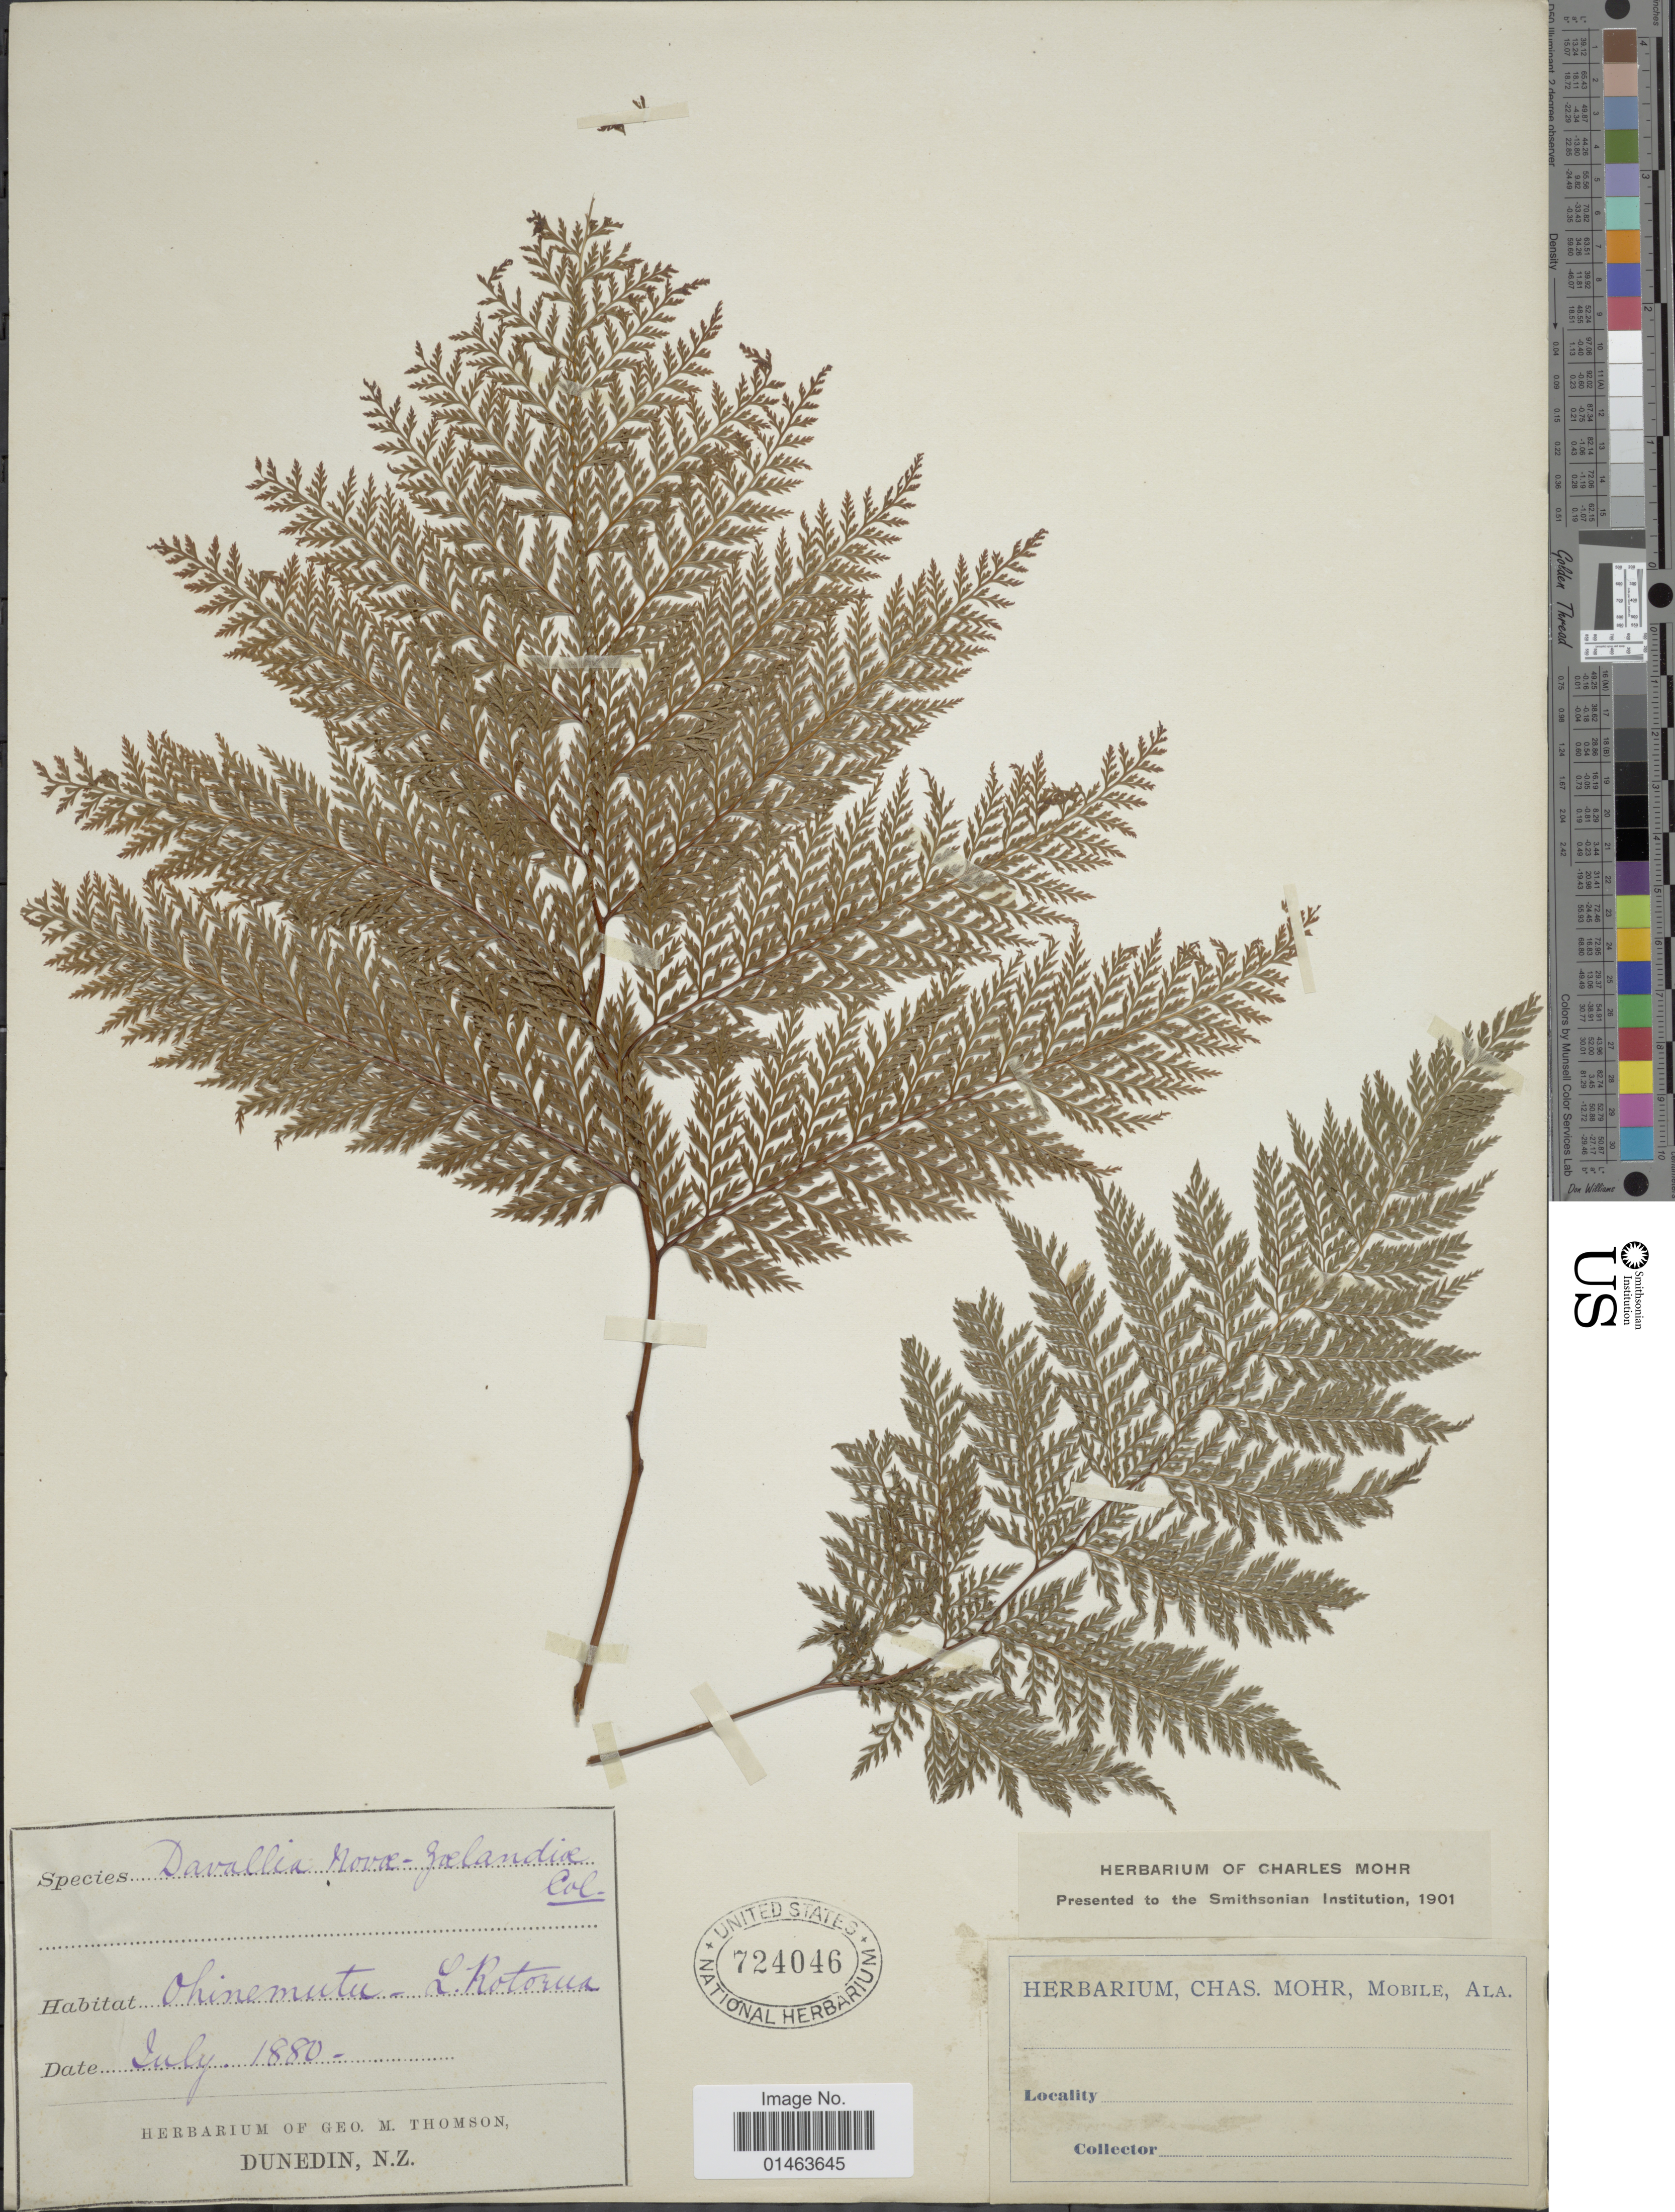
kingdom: Plantae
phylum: Tracheophyta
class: Polypodiopsida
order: Polypodiales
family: Dennstaedtiaceae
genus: Leptolepia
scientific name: Leptolepia novae-zelandiae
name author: (Colenso) Mett. ex Diels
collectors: G. Thomson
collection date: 1880-07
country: New Zealand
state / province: Bay of Plenty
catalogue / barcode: US 724046